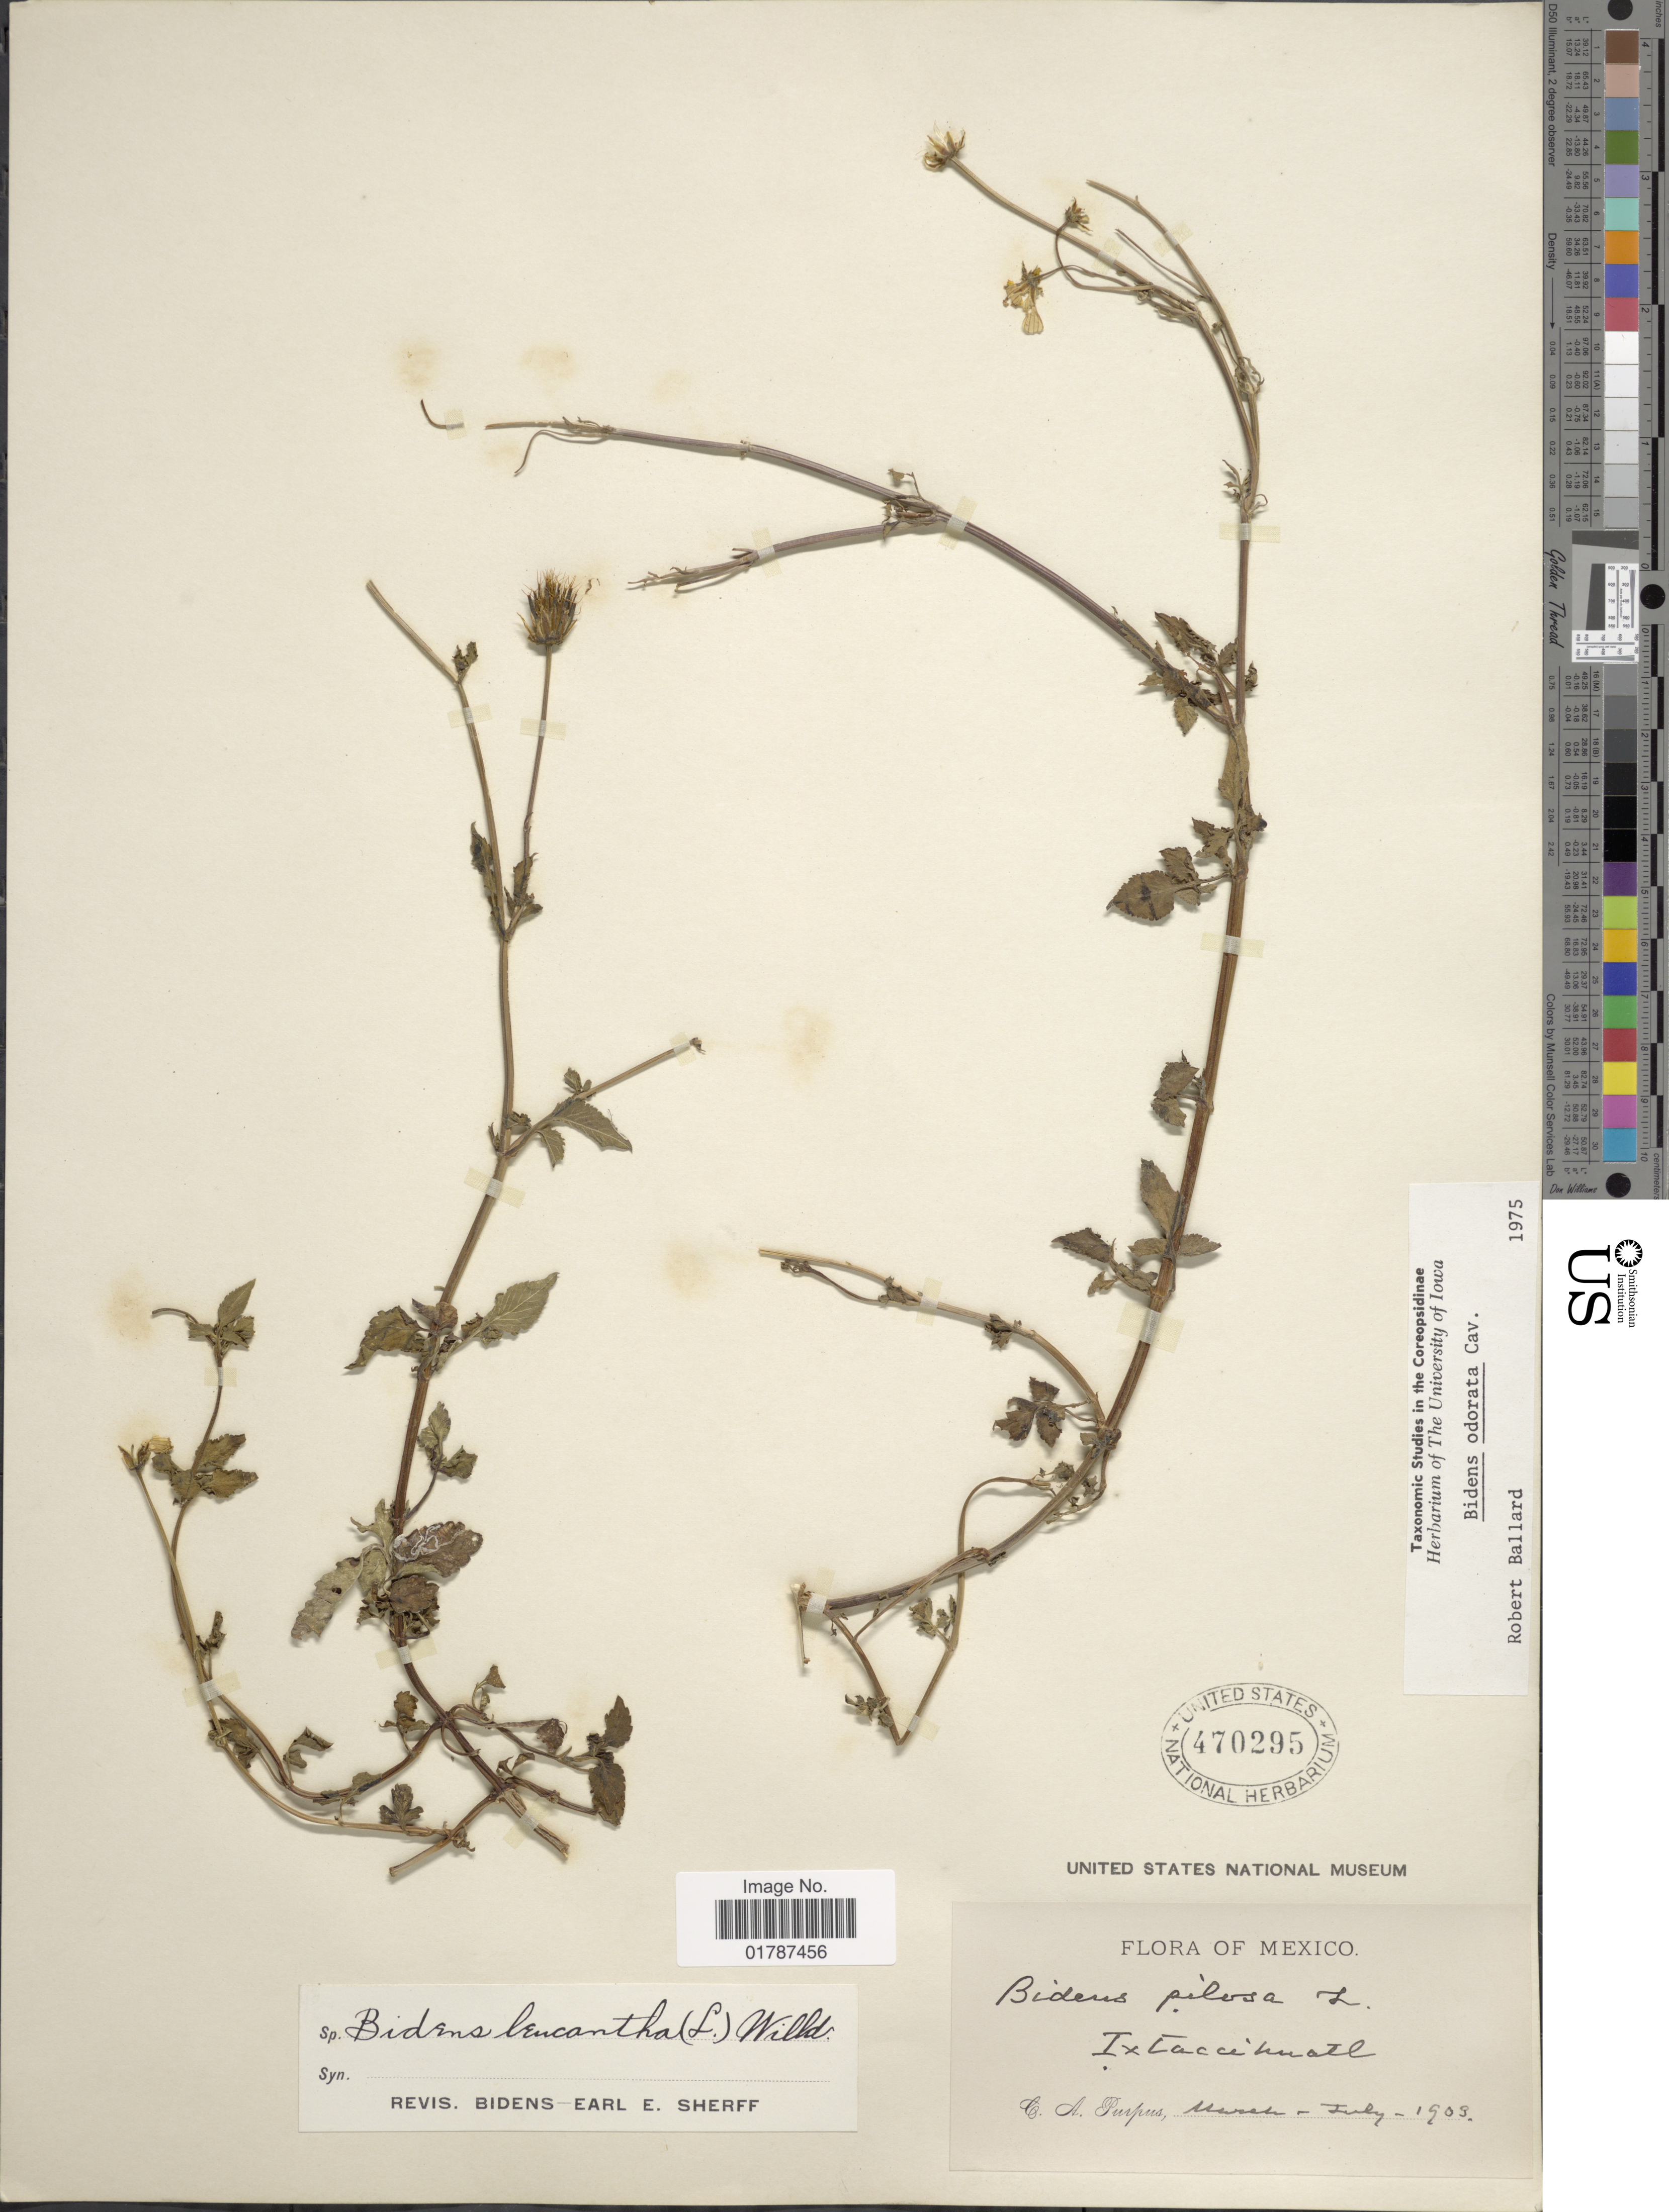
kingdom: Plantae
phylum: Tracheophyta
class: Magnoliopsida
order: Asterales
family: Asteraceae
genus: Bidens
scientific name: Bidens odorata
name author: Cav.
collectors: C. A. Purpus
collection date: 1903-03/1903-07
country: Mexico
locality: Iztaccihuatl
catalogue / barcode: US 470295